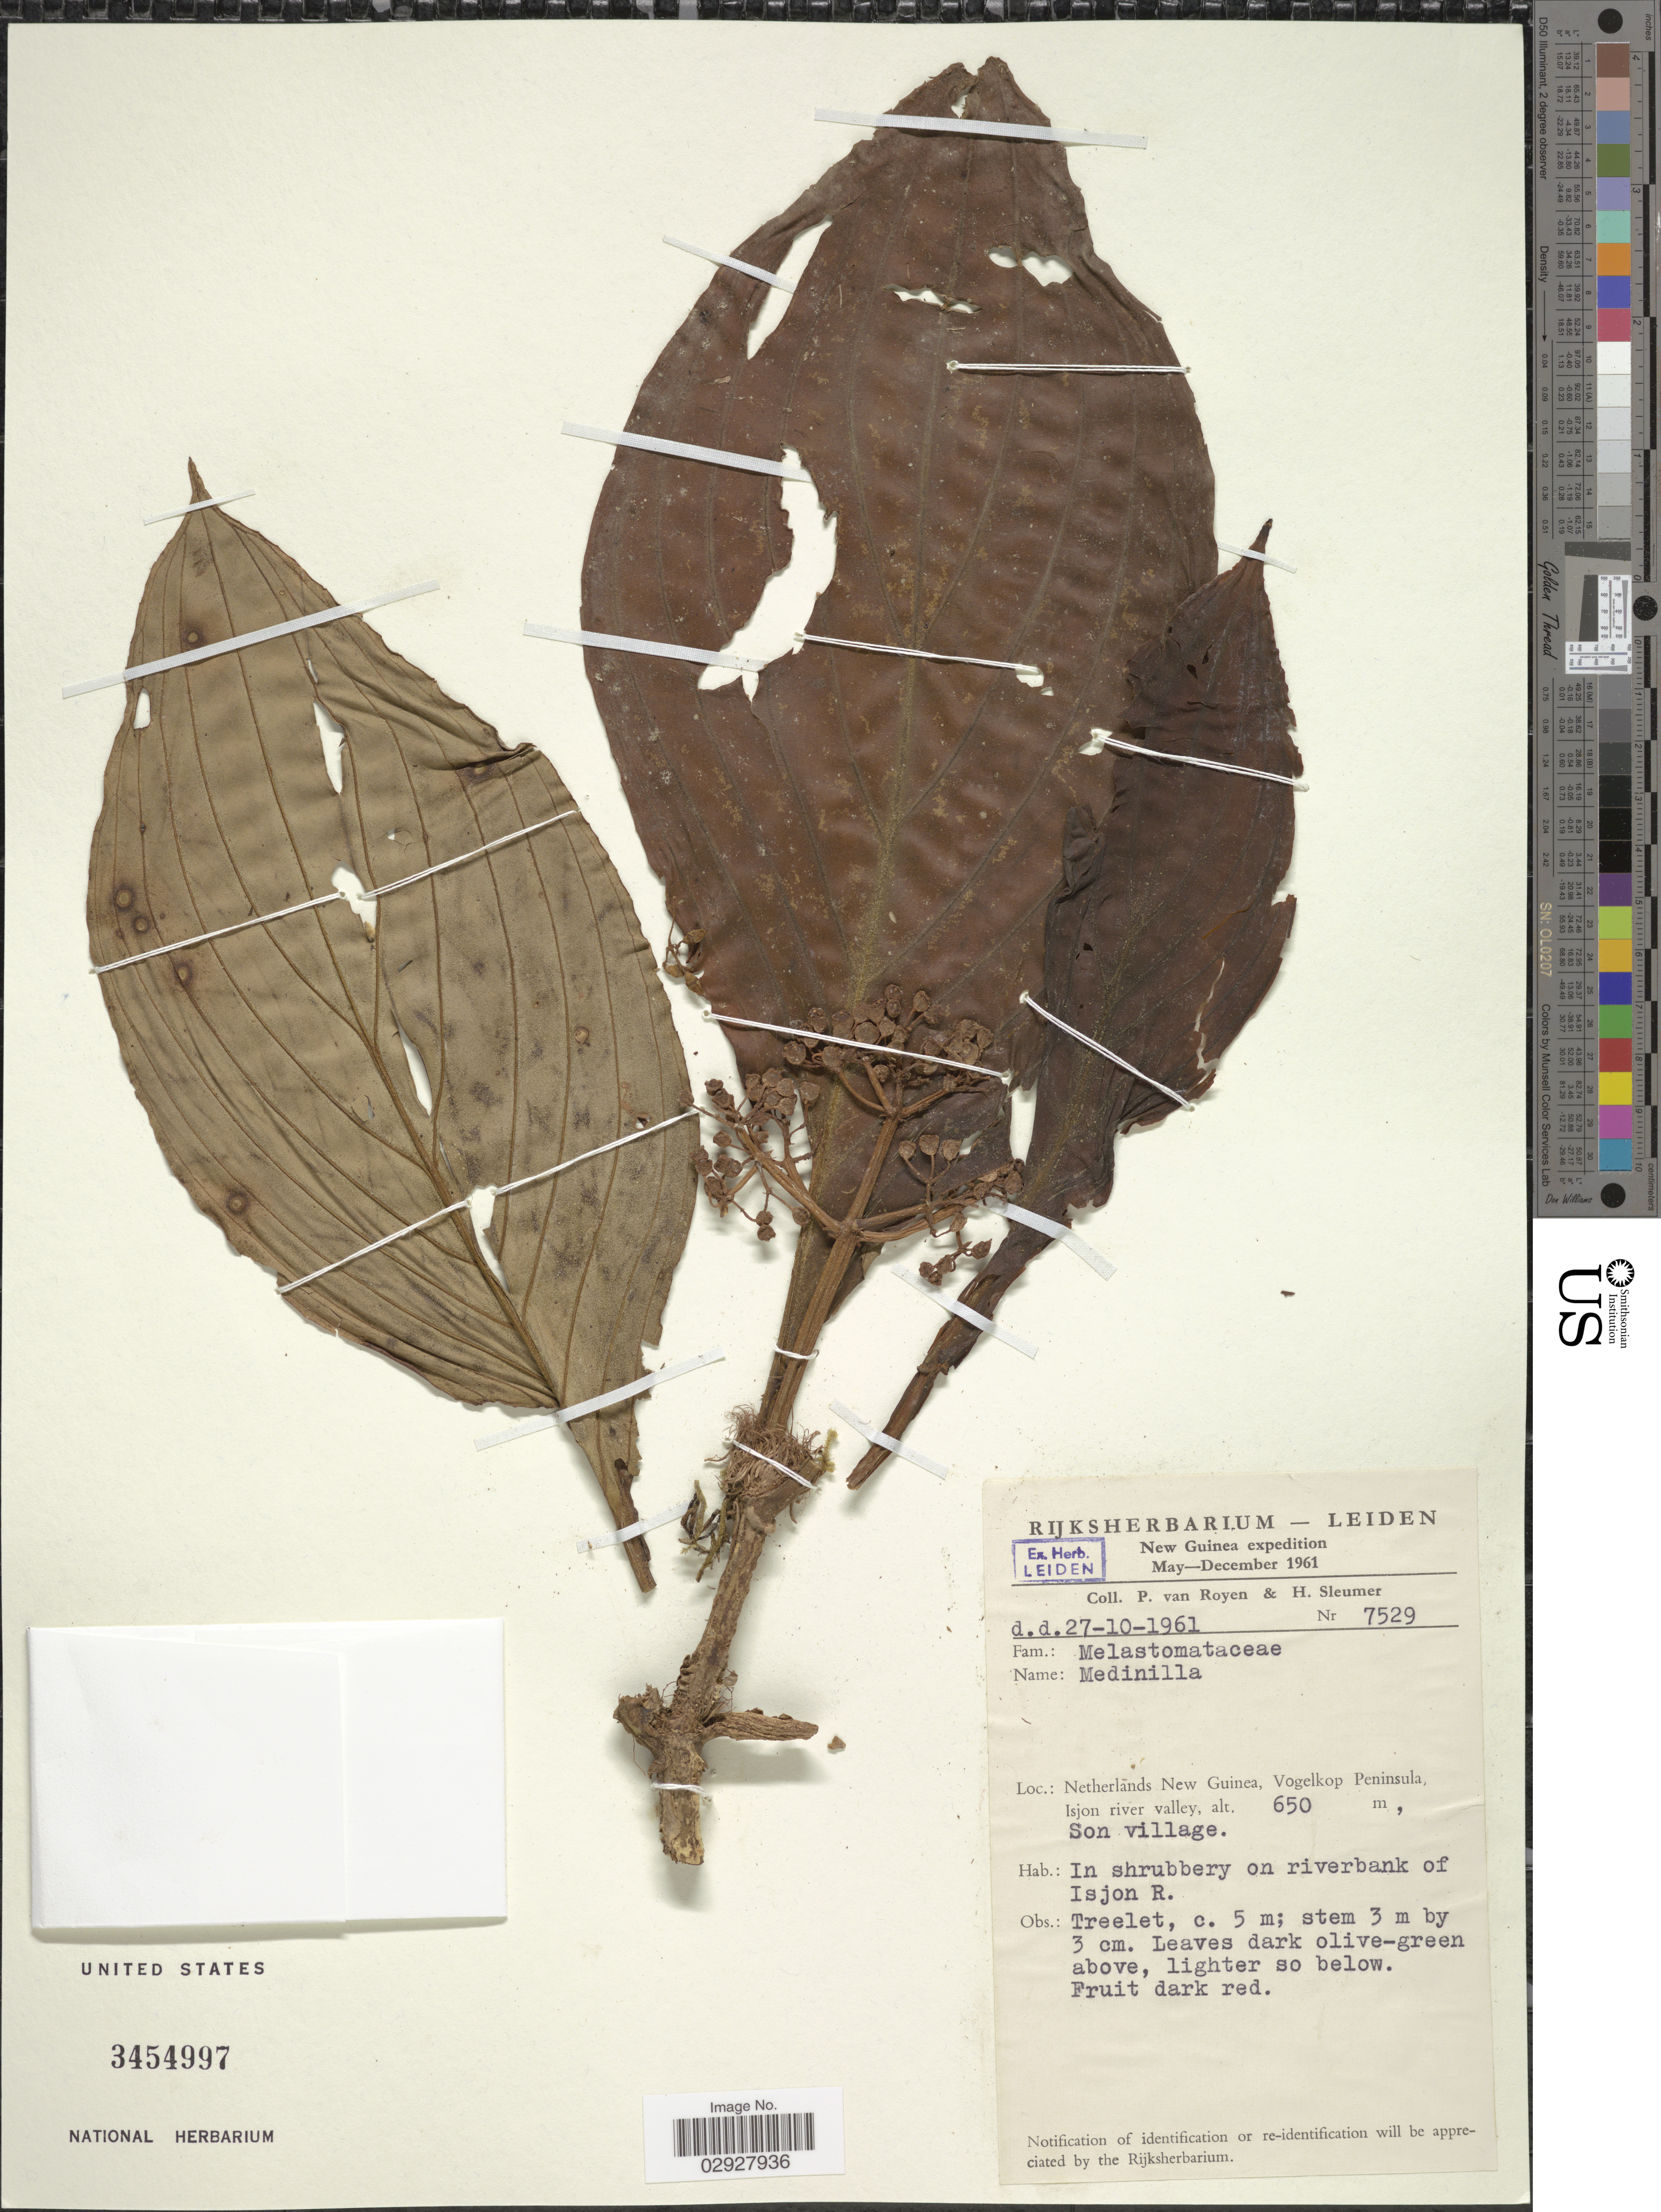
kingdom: Plantae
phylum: Tracheophyta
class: Magnoliopsida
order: Myrtales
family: Melastomataceae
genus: Medinilla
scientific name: Medinilla sp.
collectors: P. van Royen & H. O. Sleumer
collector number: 7529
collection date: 1961-10-27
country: Indonesia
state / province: Papua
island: New Guinea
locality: Netherlands New Guinea, Vogelkop Peninsula, Isjon river valley, Son village, In shrubbery on riverbank of Isjon R.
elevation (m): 650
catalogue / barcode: US 3454997